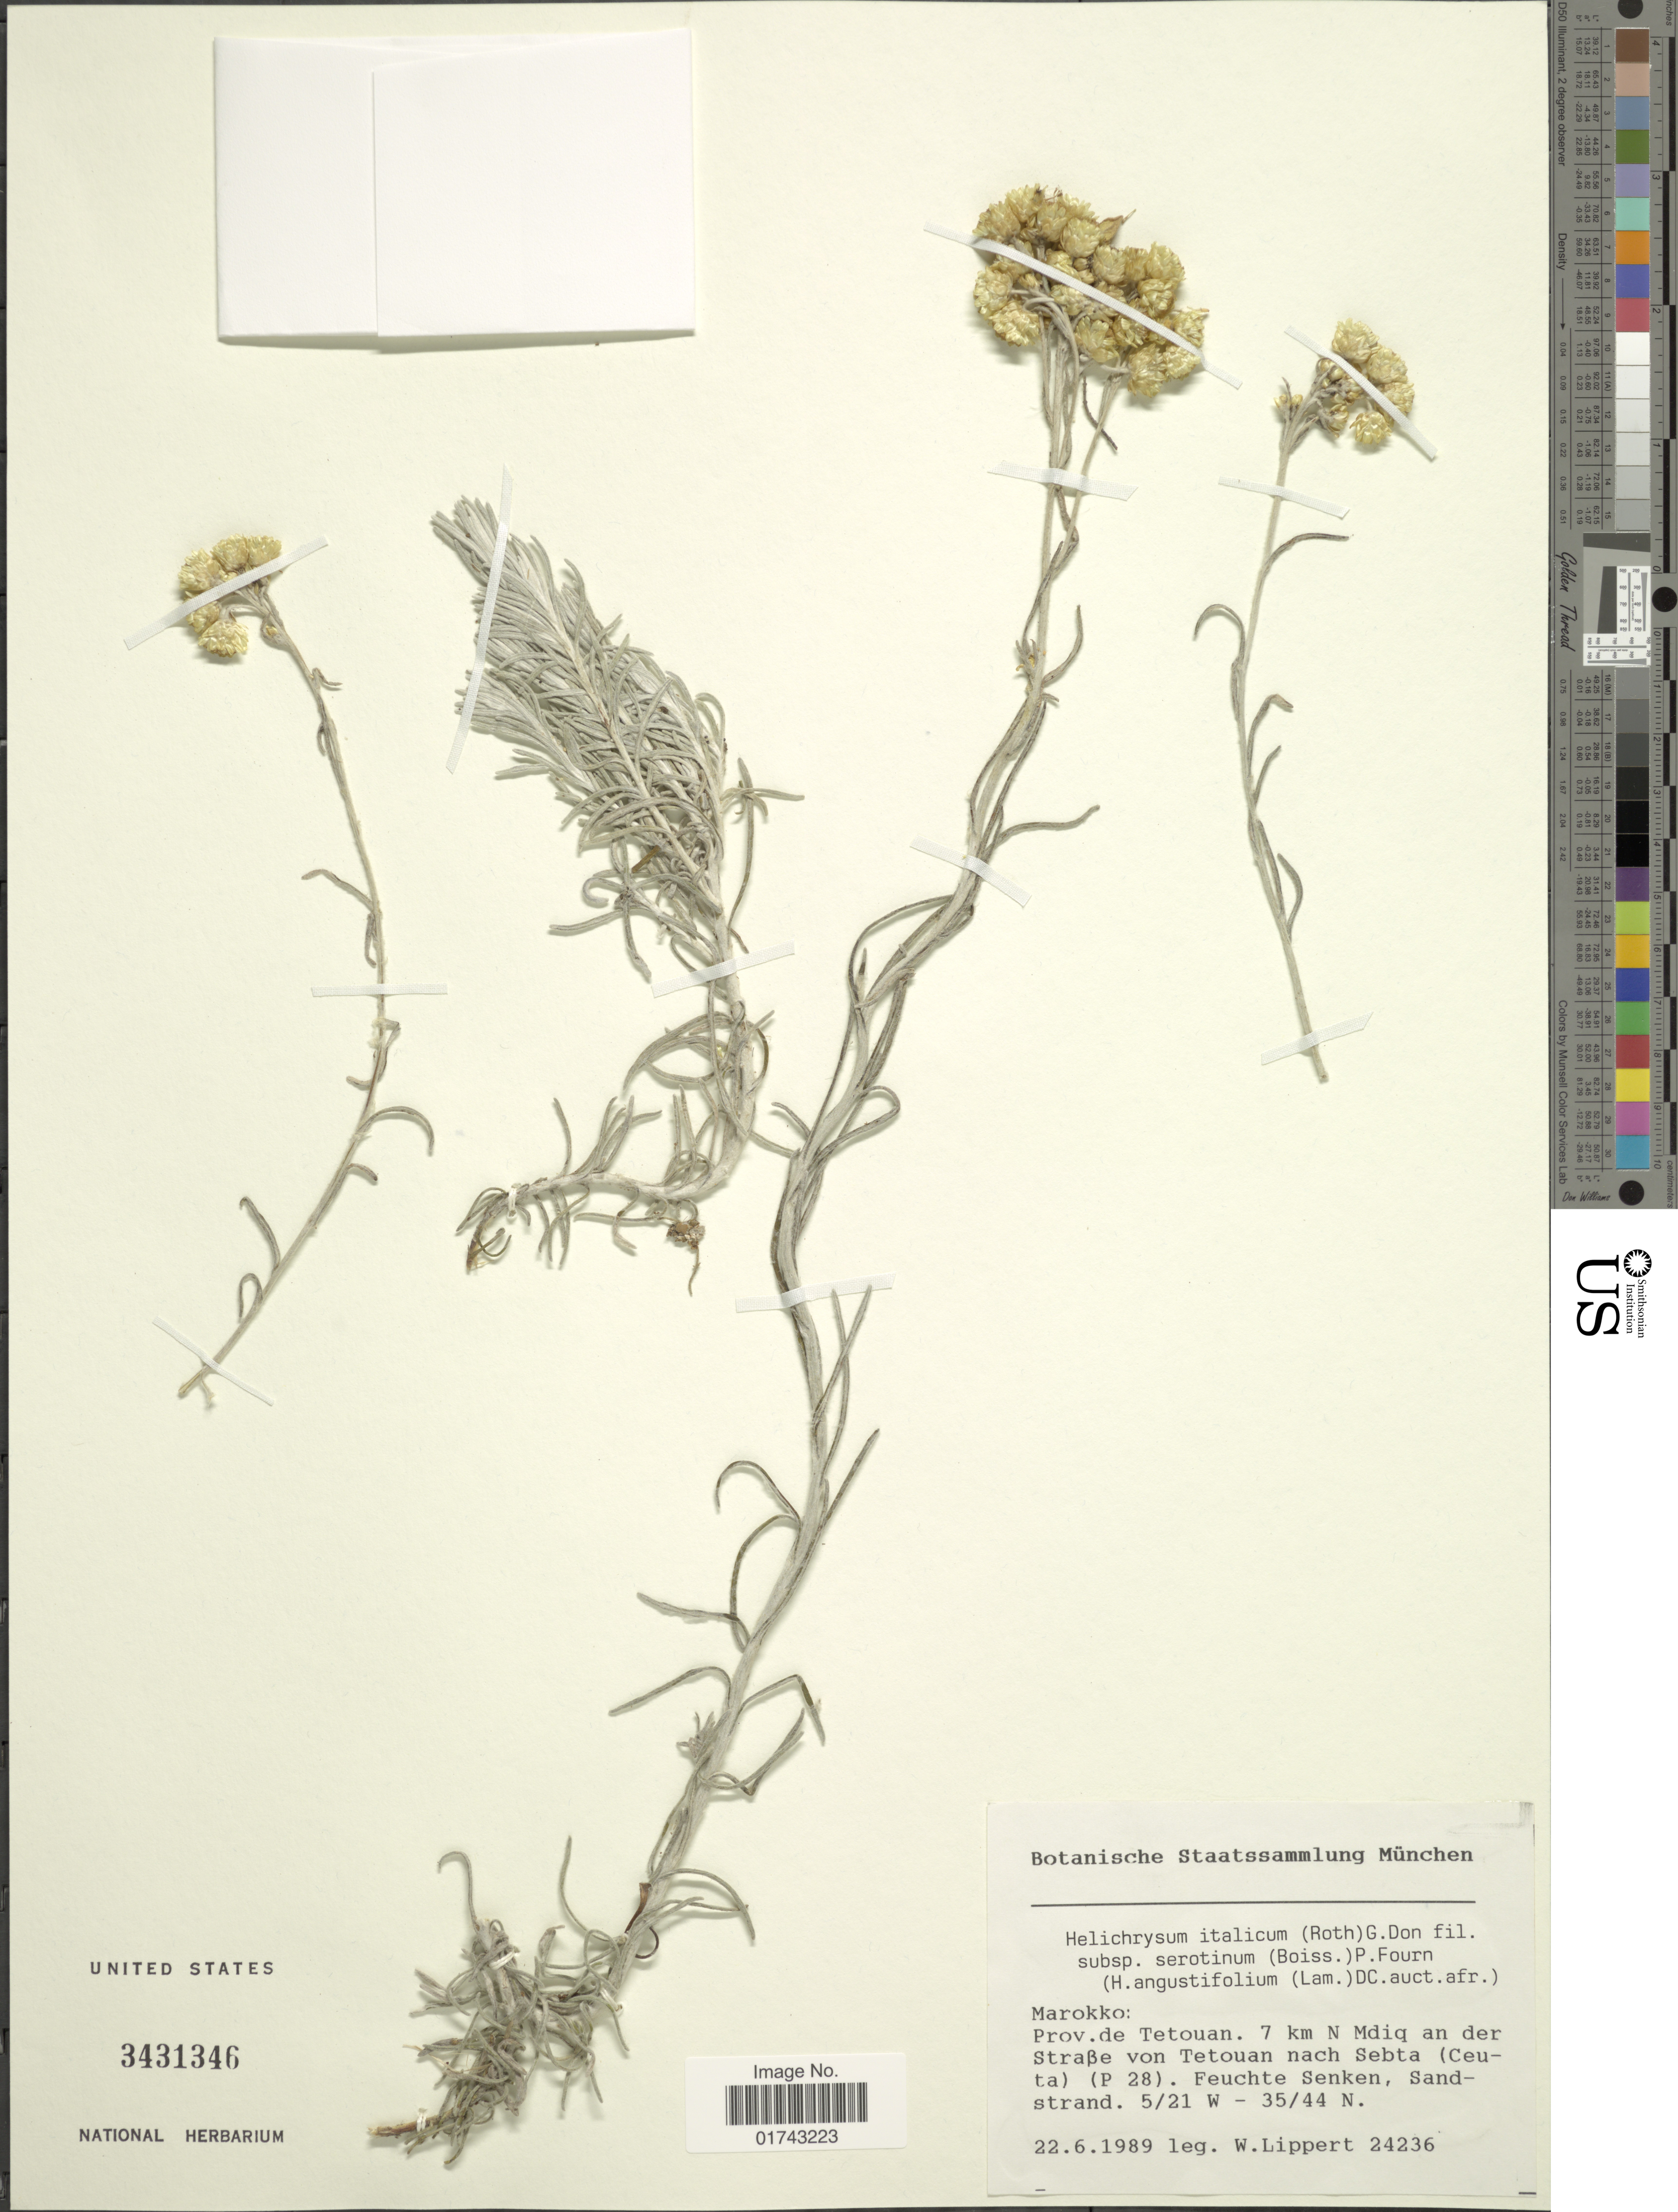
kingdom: Plantae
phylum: Tracheophyta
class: Magnoliopsida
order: Asterales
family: Asteraceae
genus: Helichrysum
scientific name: Helichrysum italicum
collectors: W. Lippert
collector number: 24236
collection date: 1989-06-22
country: Morocco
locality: Marokko: Prov. de Tetouan, 7 km N Mdiq an der Strasse von Tetouan nach Sebta (Ceuta) (P 28)m Feuchte Senken, Sandstrand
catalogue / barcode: US 3431346